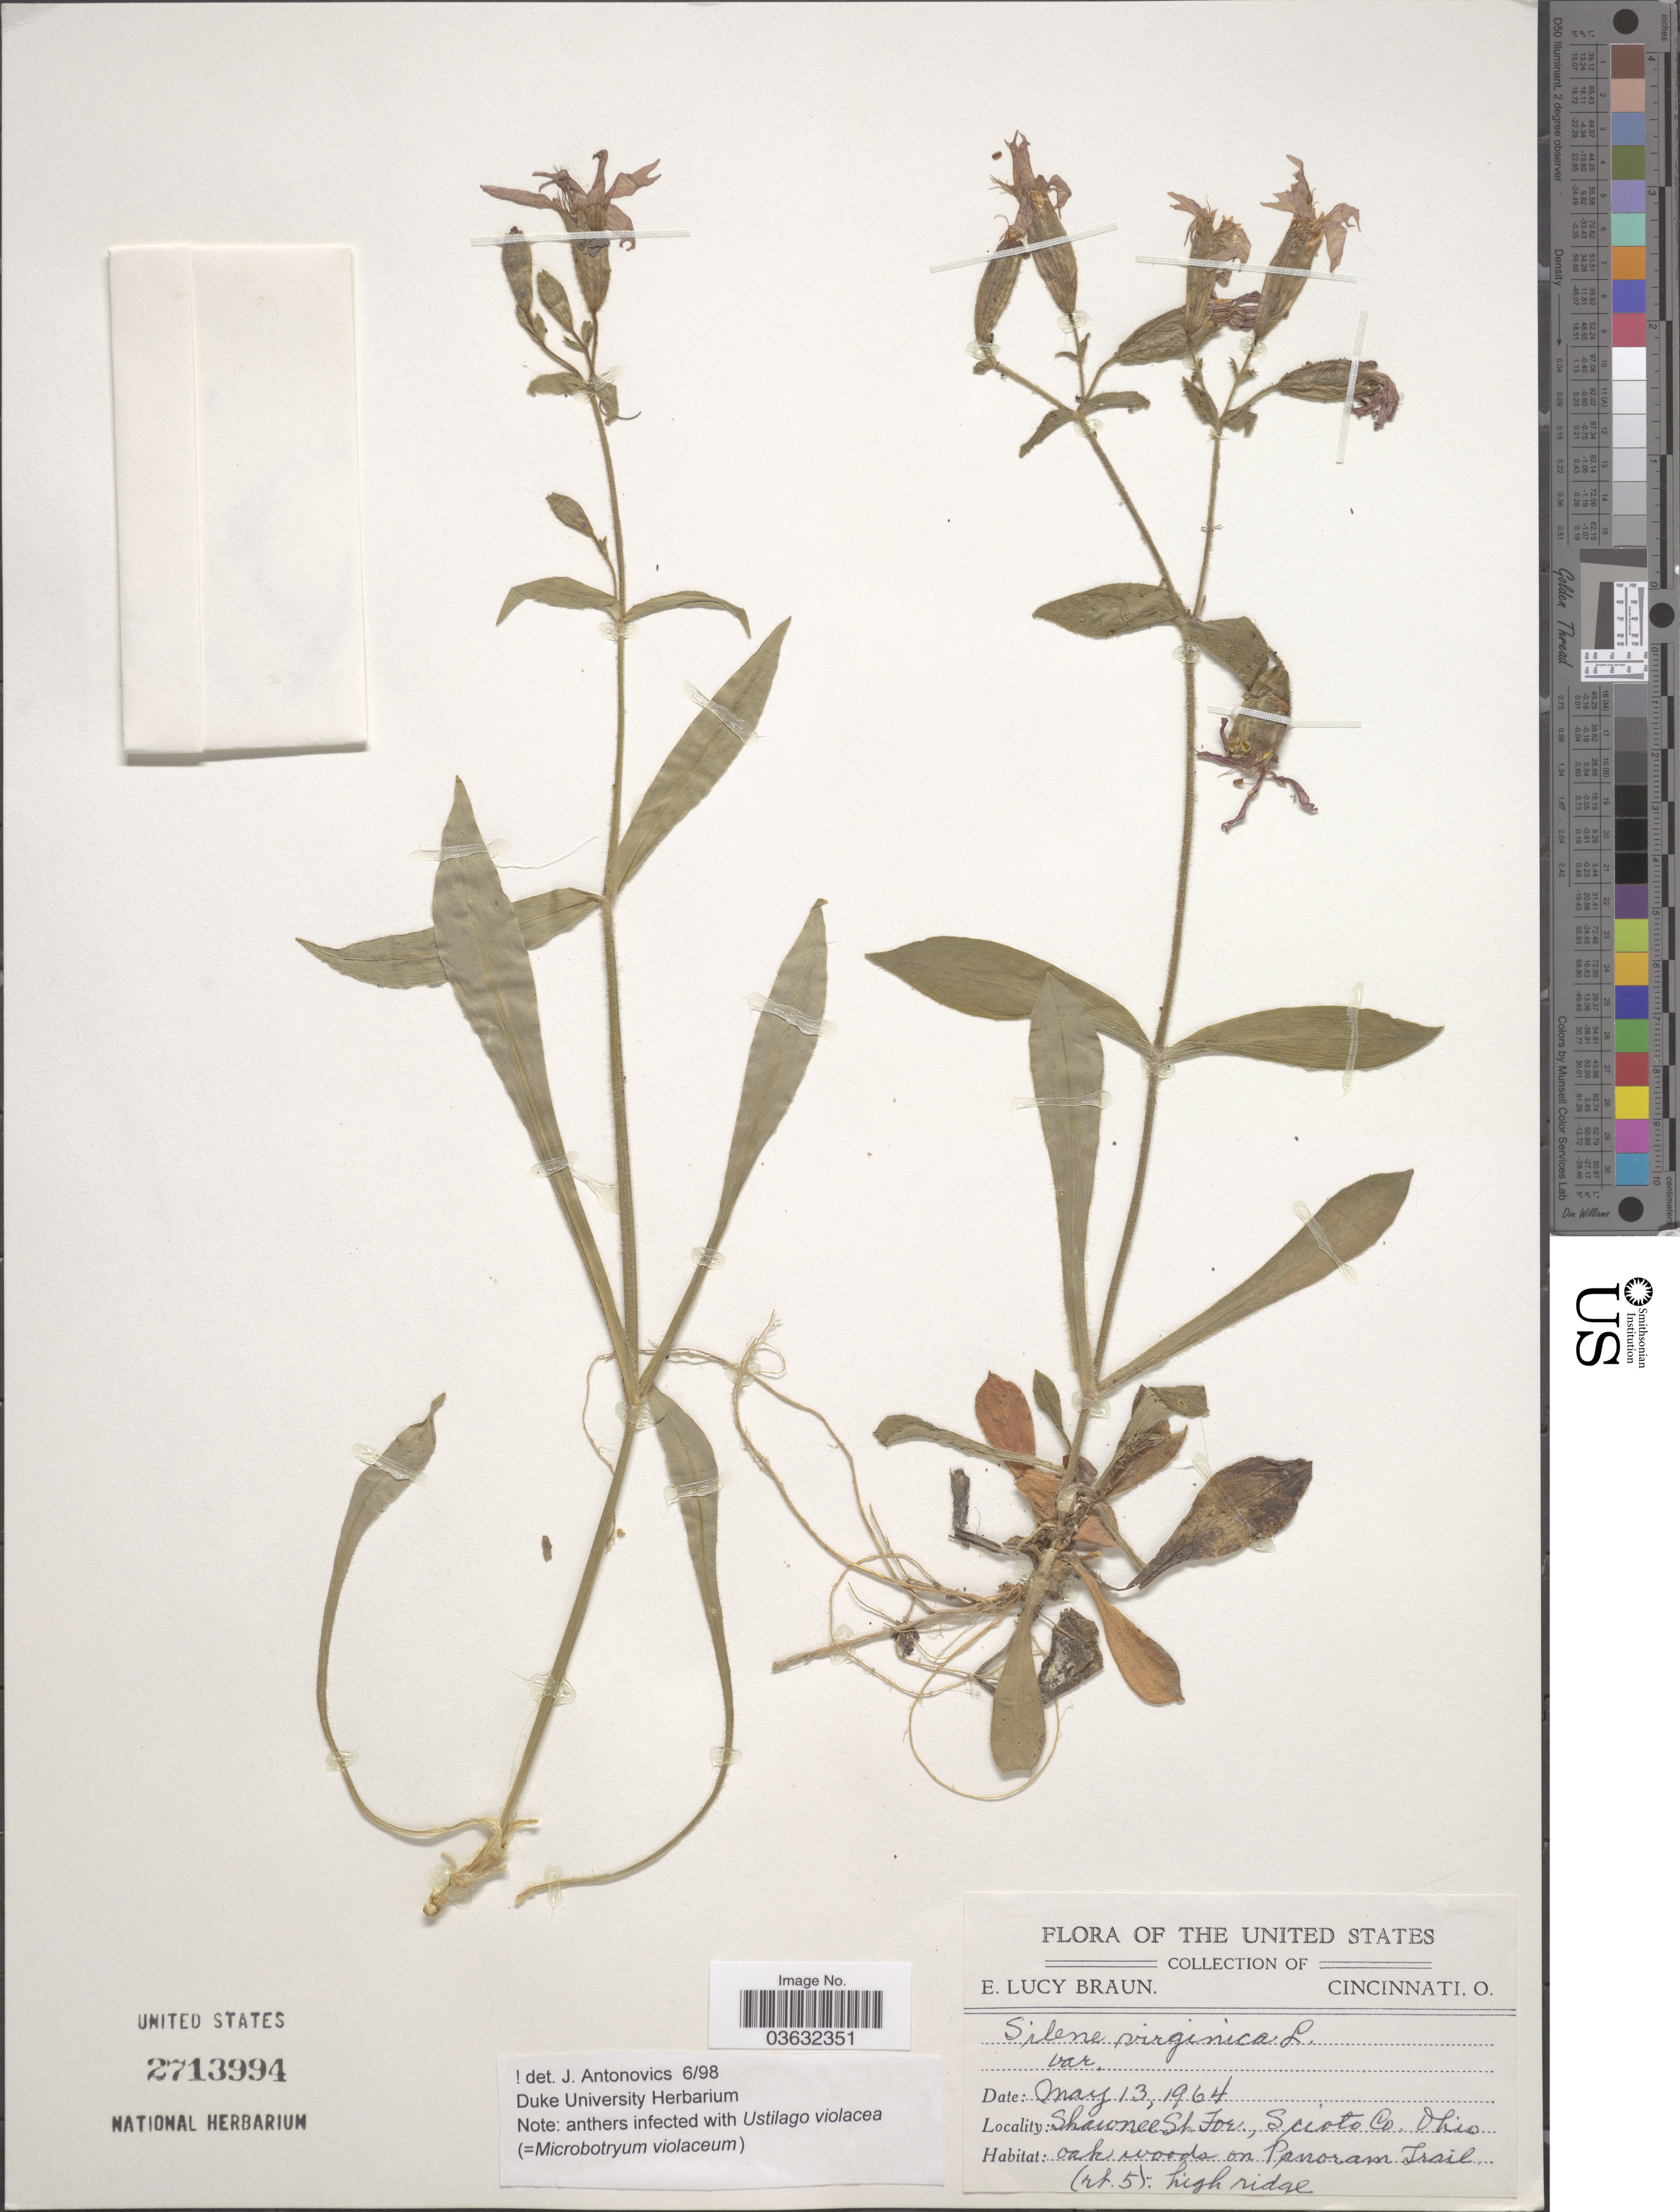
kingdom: Plantae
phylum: Tracheophyta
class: Magnoliopsida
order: Caryophyllales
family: Caryophyllaceae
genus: Silene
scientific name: Silene virginica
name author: L.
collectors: E. L. Braun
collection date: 1964-05-13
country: United States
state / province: Ohio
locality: Shawnee St. For. Scioto Co. Oak woods on Panoram Trail, (rt. 5).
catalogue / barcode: US 2713994